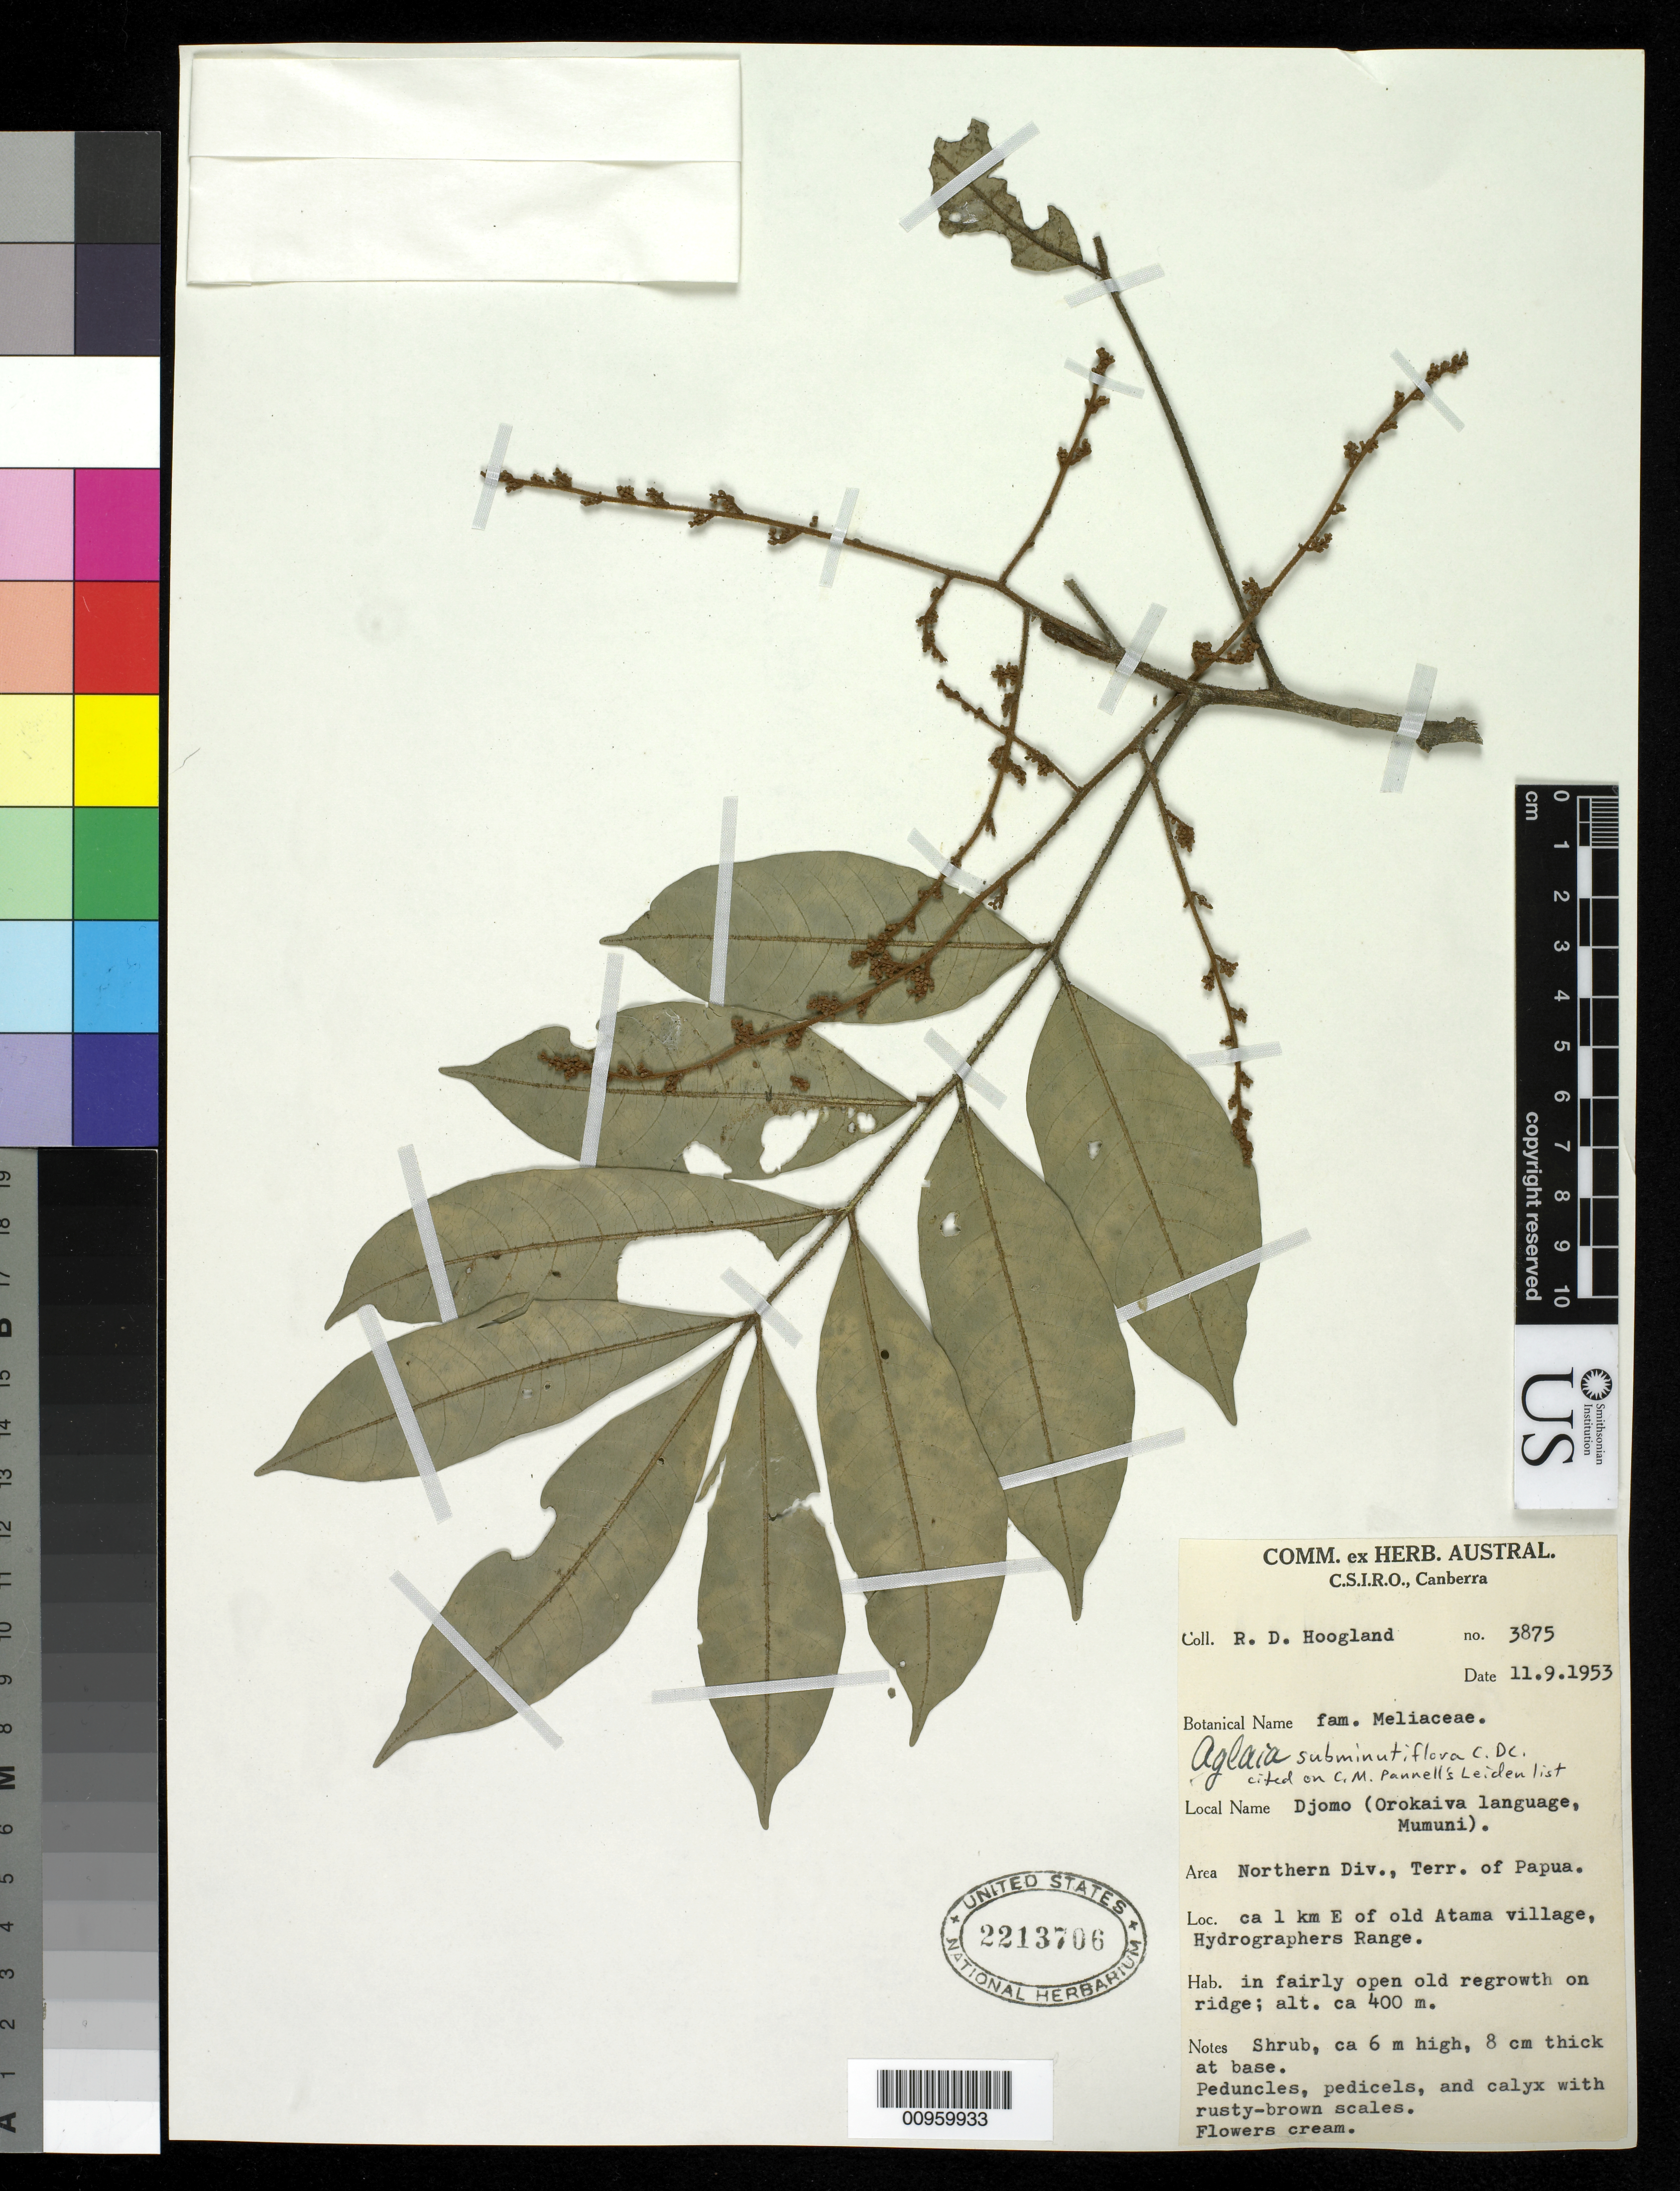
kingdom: Plantae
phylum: Tracheophyta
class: Magnoliopsida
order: Sapindales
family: Meliaceae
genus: Aglaia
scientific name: Aglaia subminutiflora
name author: C. DC.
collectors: R. D. Hoogland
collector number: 3875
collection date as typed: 11 Sep 1953 or 09 Nov 1953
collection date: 1953-09-11 or 1953-11-09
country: Papua New Guinea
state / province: Northern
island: New Guinea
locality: Ca. 1 km E of old Atama village, Hydrographers Range, in fairly open old regrowth on ridge.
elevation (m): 400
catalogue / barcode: US 2213706